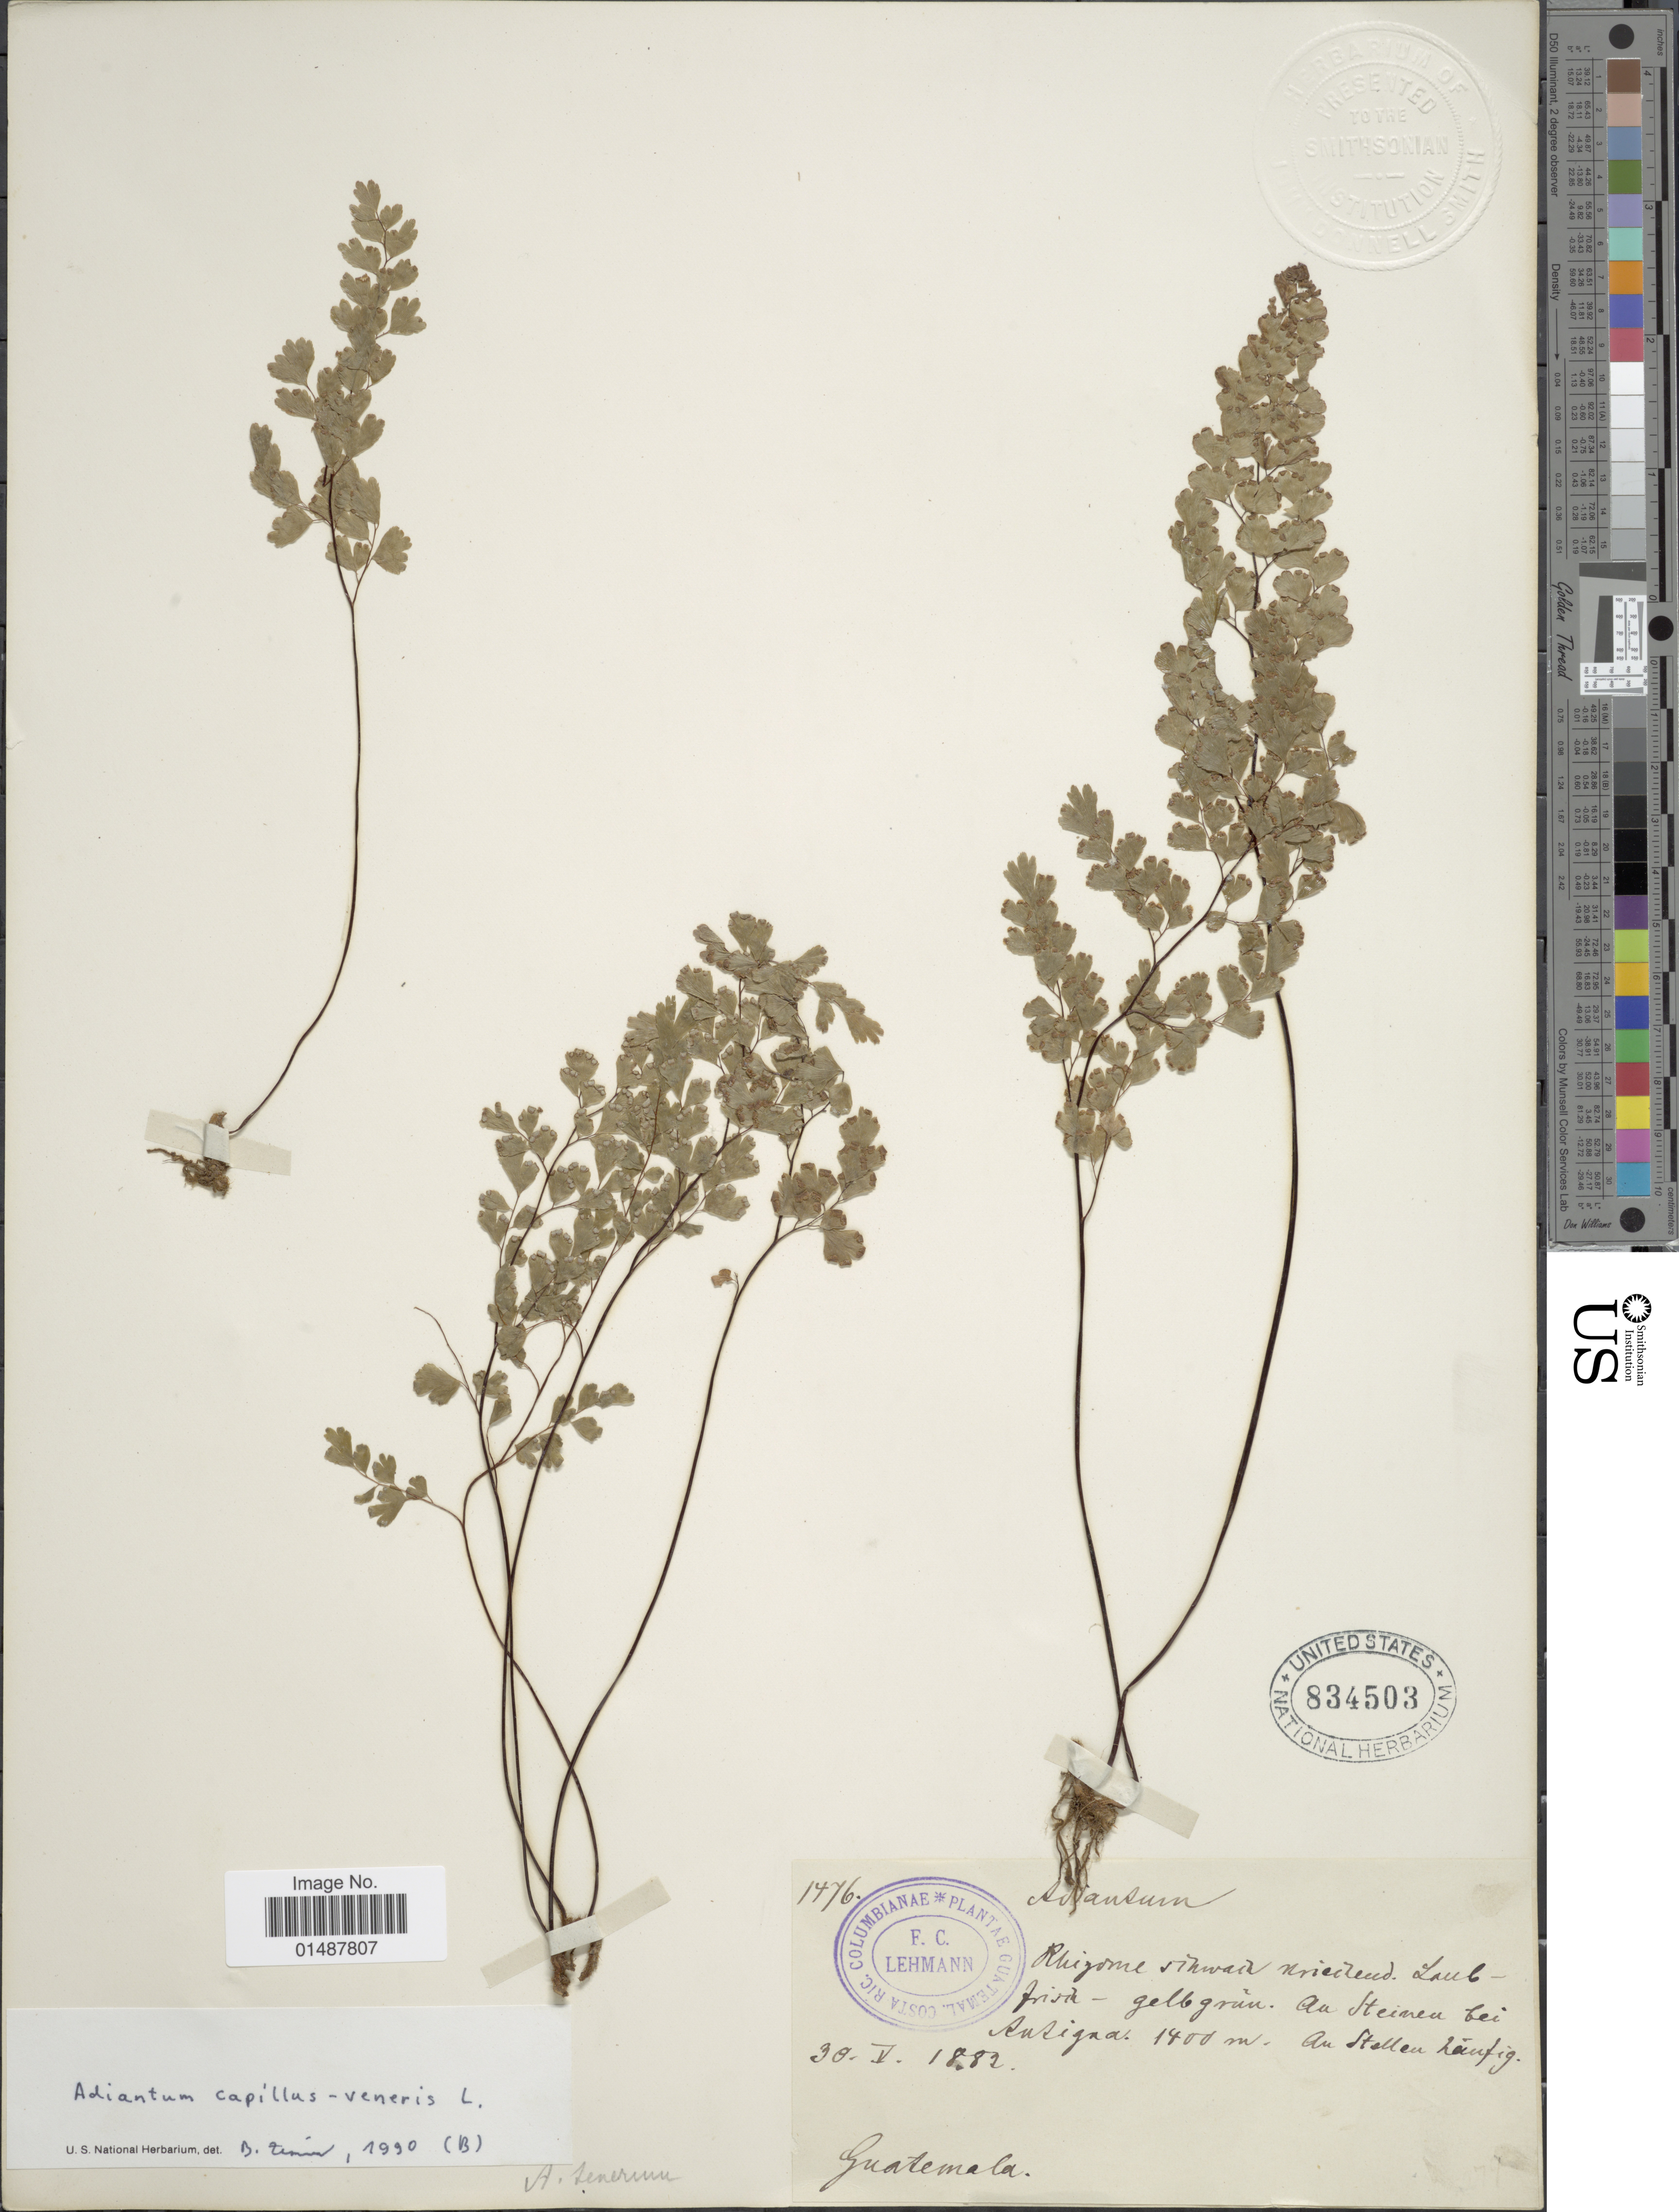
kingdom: Plantae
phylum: Tracheophyta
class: Polypodiopsida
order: Polypodiales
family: Pteridaceae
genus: Adiantum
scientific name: Adiantum capillus-veneris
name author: L.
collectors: F. C. Lehmann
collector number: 1476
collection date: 1882-05-30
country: Guatemala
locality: An Steinen bei Antigua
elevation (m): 1400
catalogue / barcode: US 834503